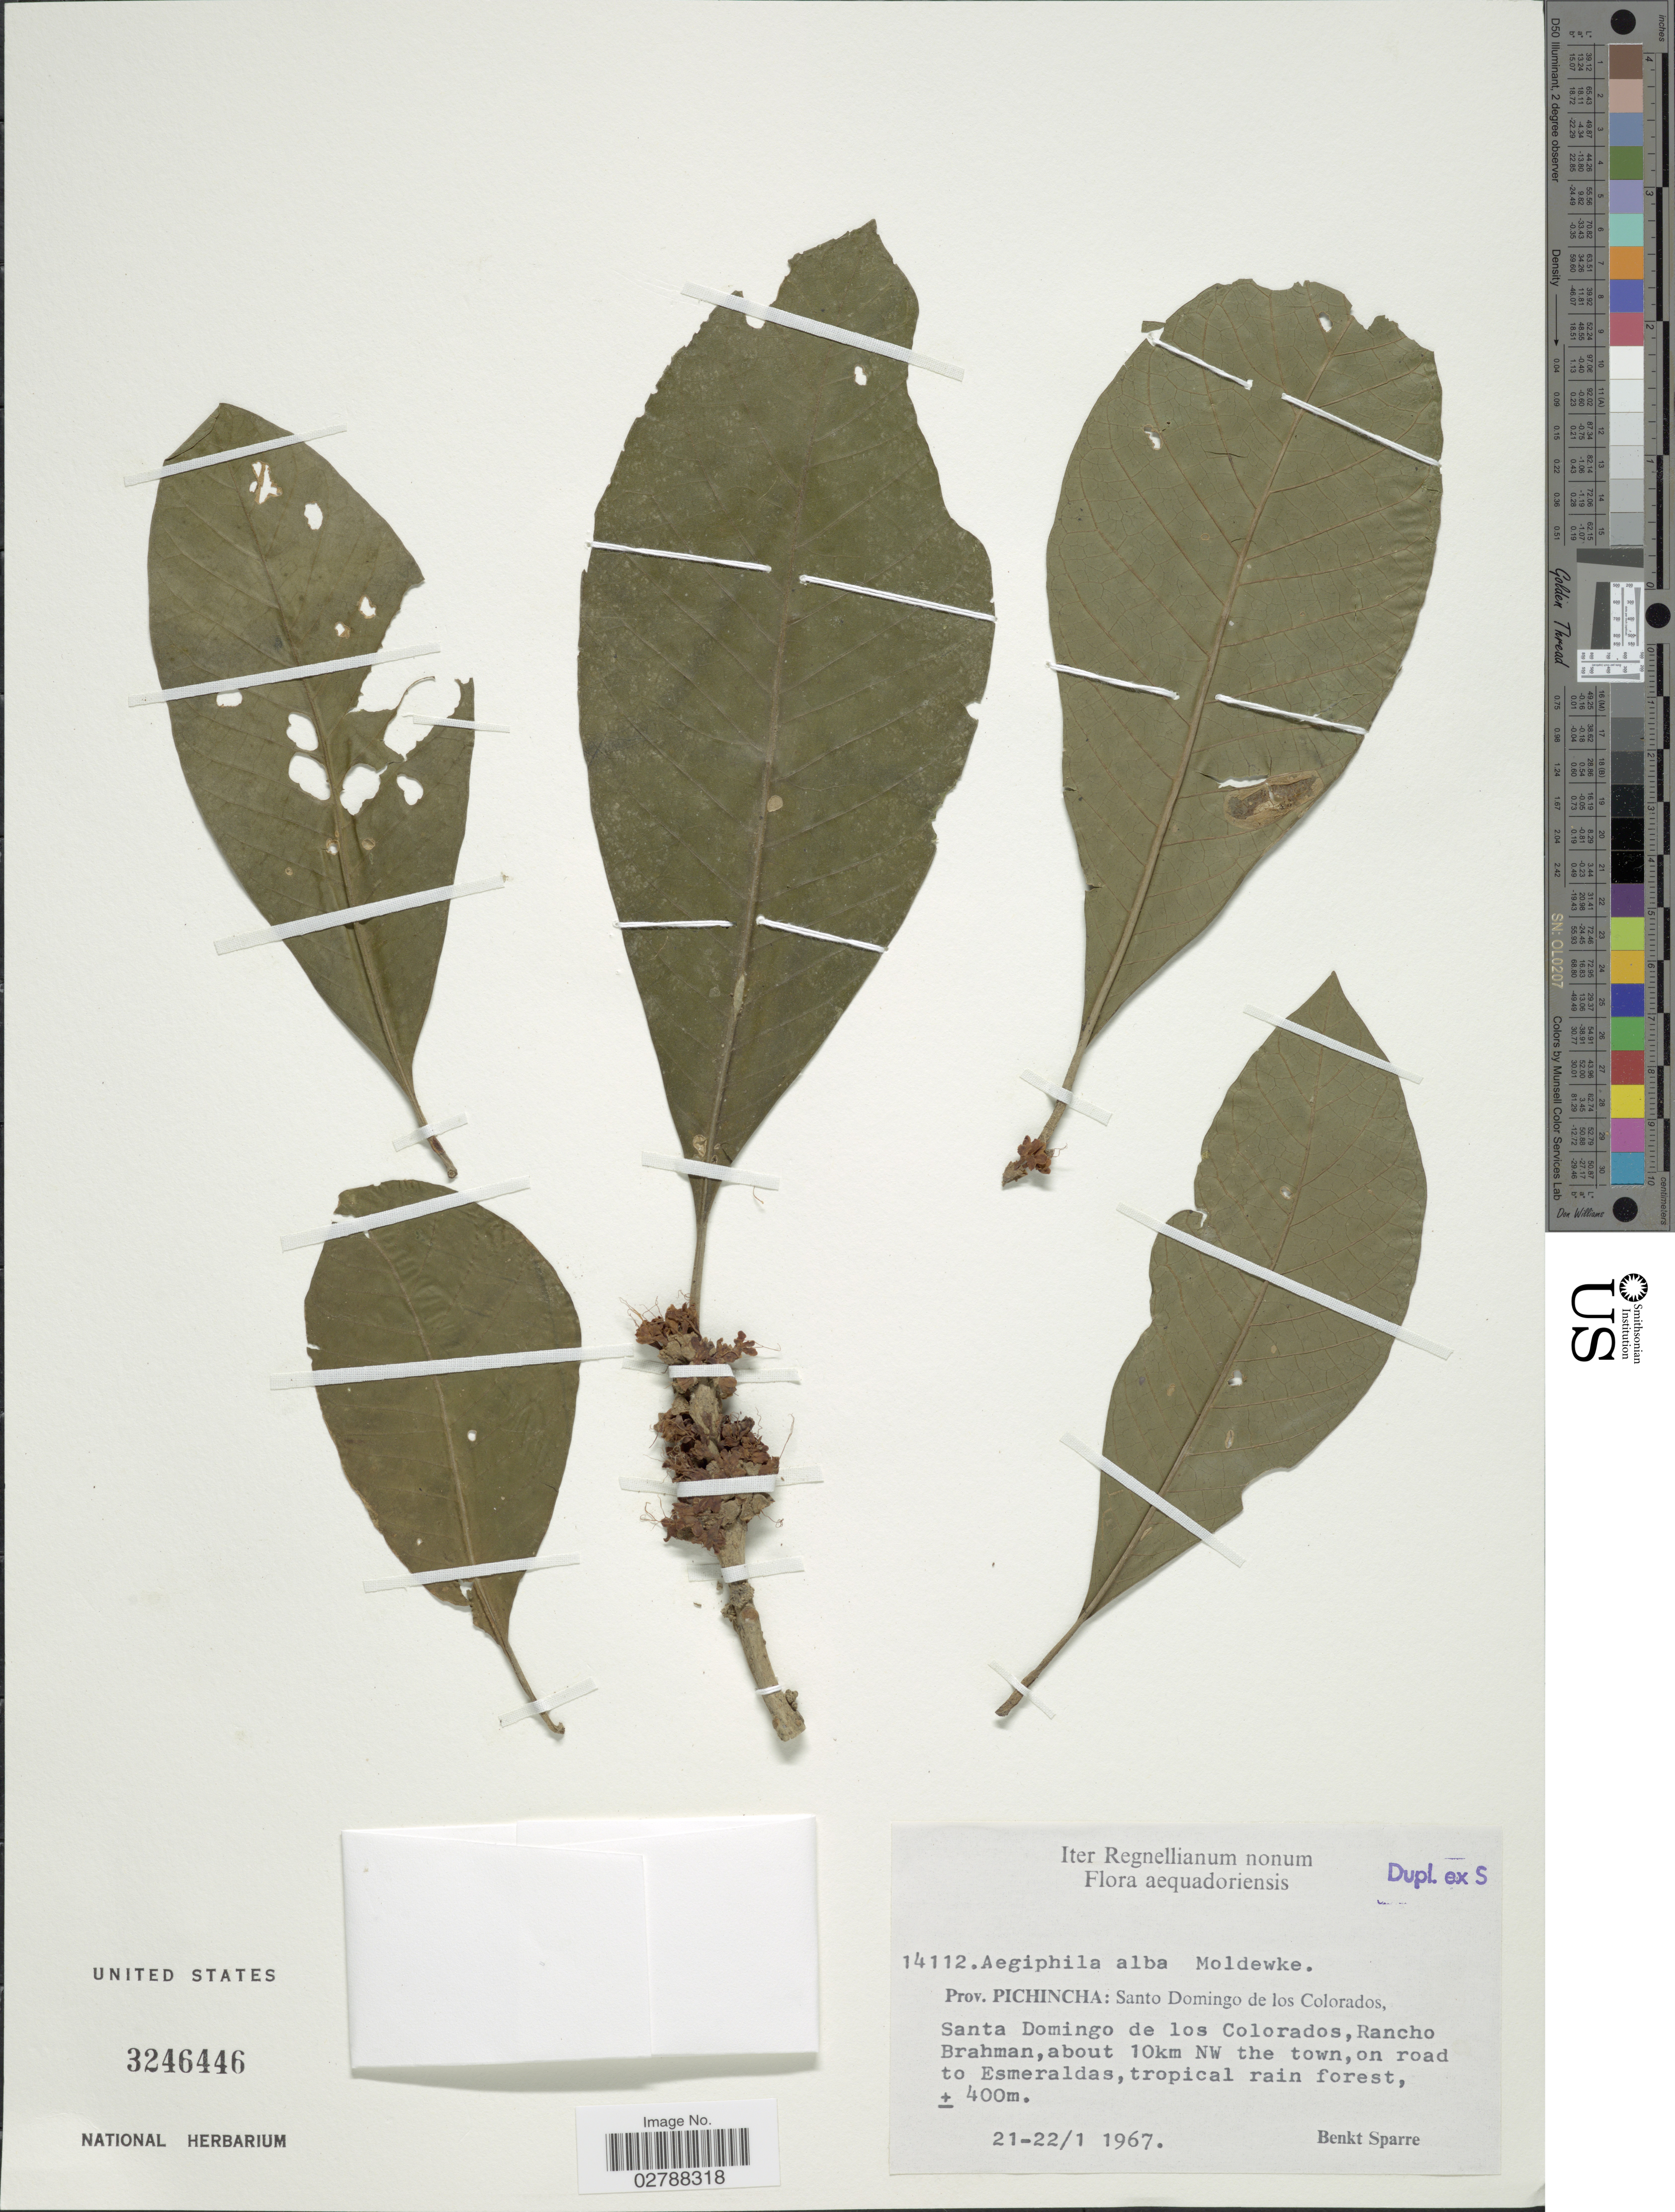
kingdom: Plantae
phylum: Tracheophyta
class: Magnoliopsida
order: Lamiales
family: Lamiaceae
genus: Aegiphila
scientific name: Aegiphila alba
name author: Moldenke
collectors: B. Sparre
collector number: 14112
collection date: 1967-01-21/1967-01-22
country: Ecuador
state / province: Pichincha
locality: Prov. Pichincha: Santo Domingo de los Colorados, Santa Domingo de los Colorados, Rancho Brahman, about 10km NW the town, on road to Esmeraldas.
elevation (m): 400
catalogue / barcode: US 3246446